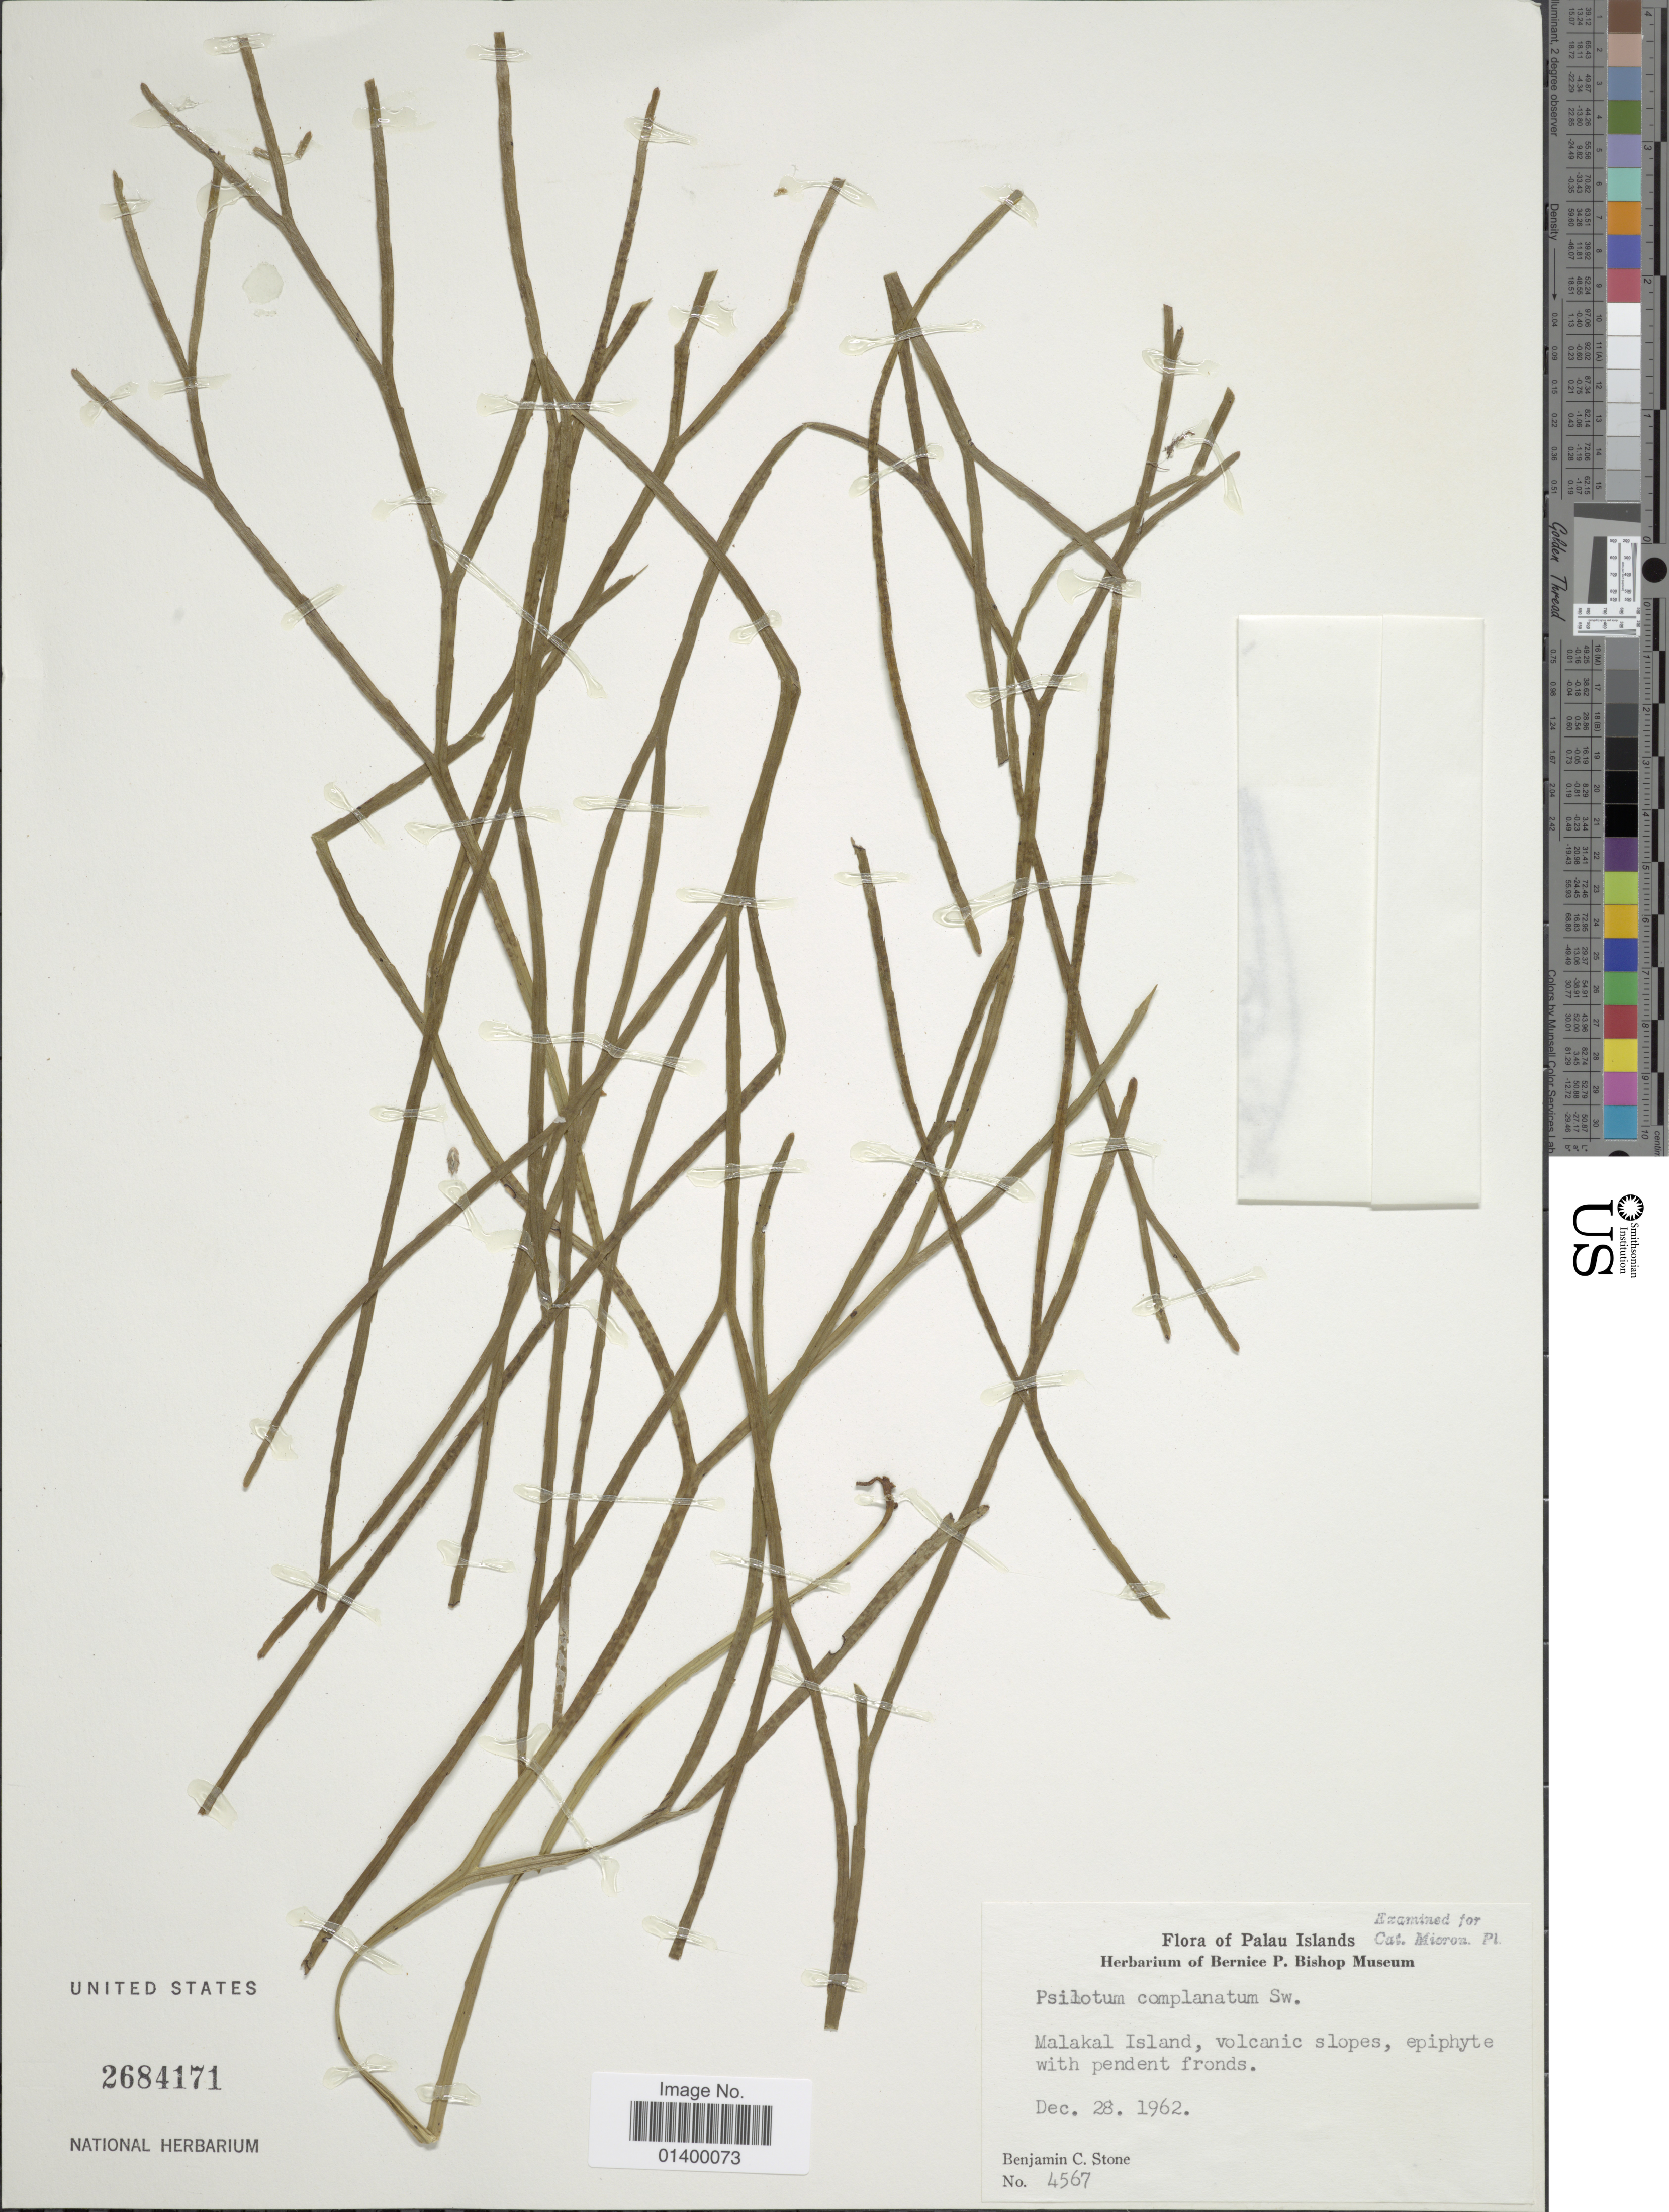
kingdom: Plantae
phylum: Tracheophyta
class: Polypodiopsida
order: Psilotales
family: Psilotaceae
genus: Psilotum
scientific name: Psilotum complanatum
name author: Sw.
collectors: B. C. Stone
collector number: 4567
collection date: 1962-12-28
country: Palau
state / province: Koror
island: Ngemelachel [Malakal]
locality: Palau Islands, Malakal Island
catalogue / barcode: US 2684171